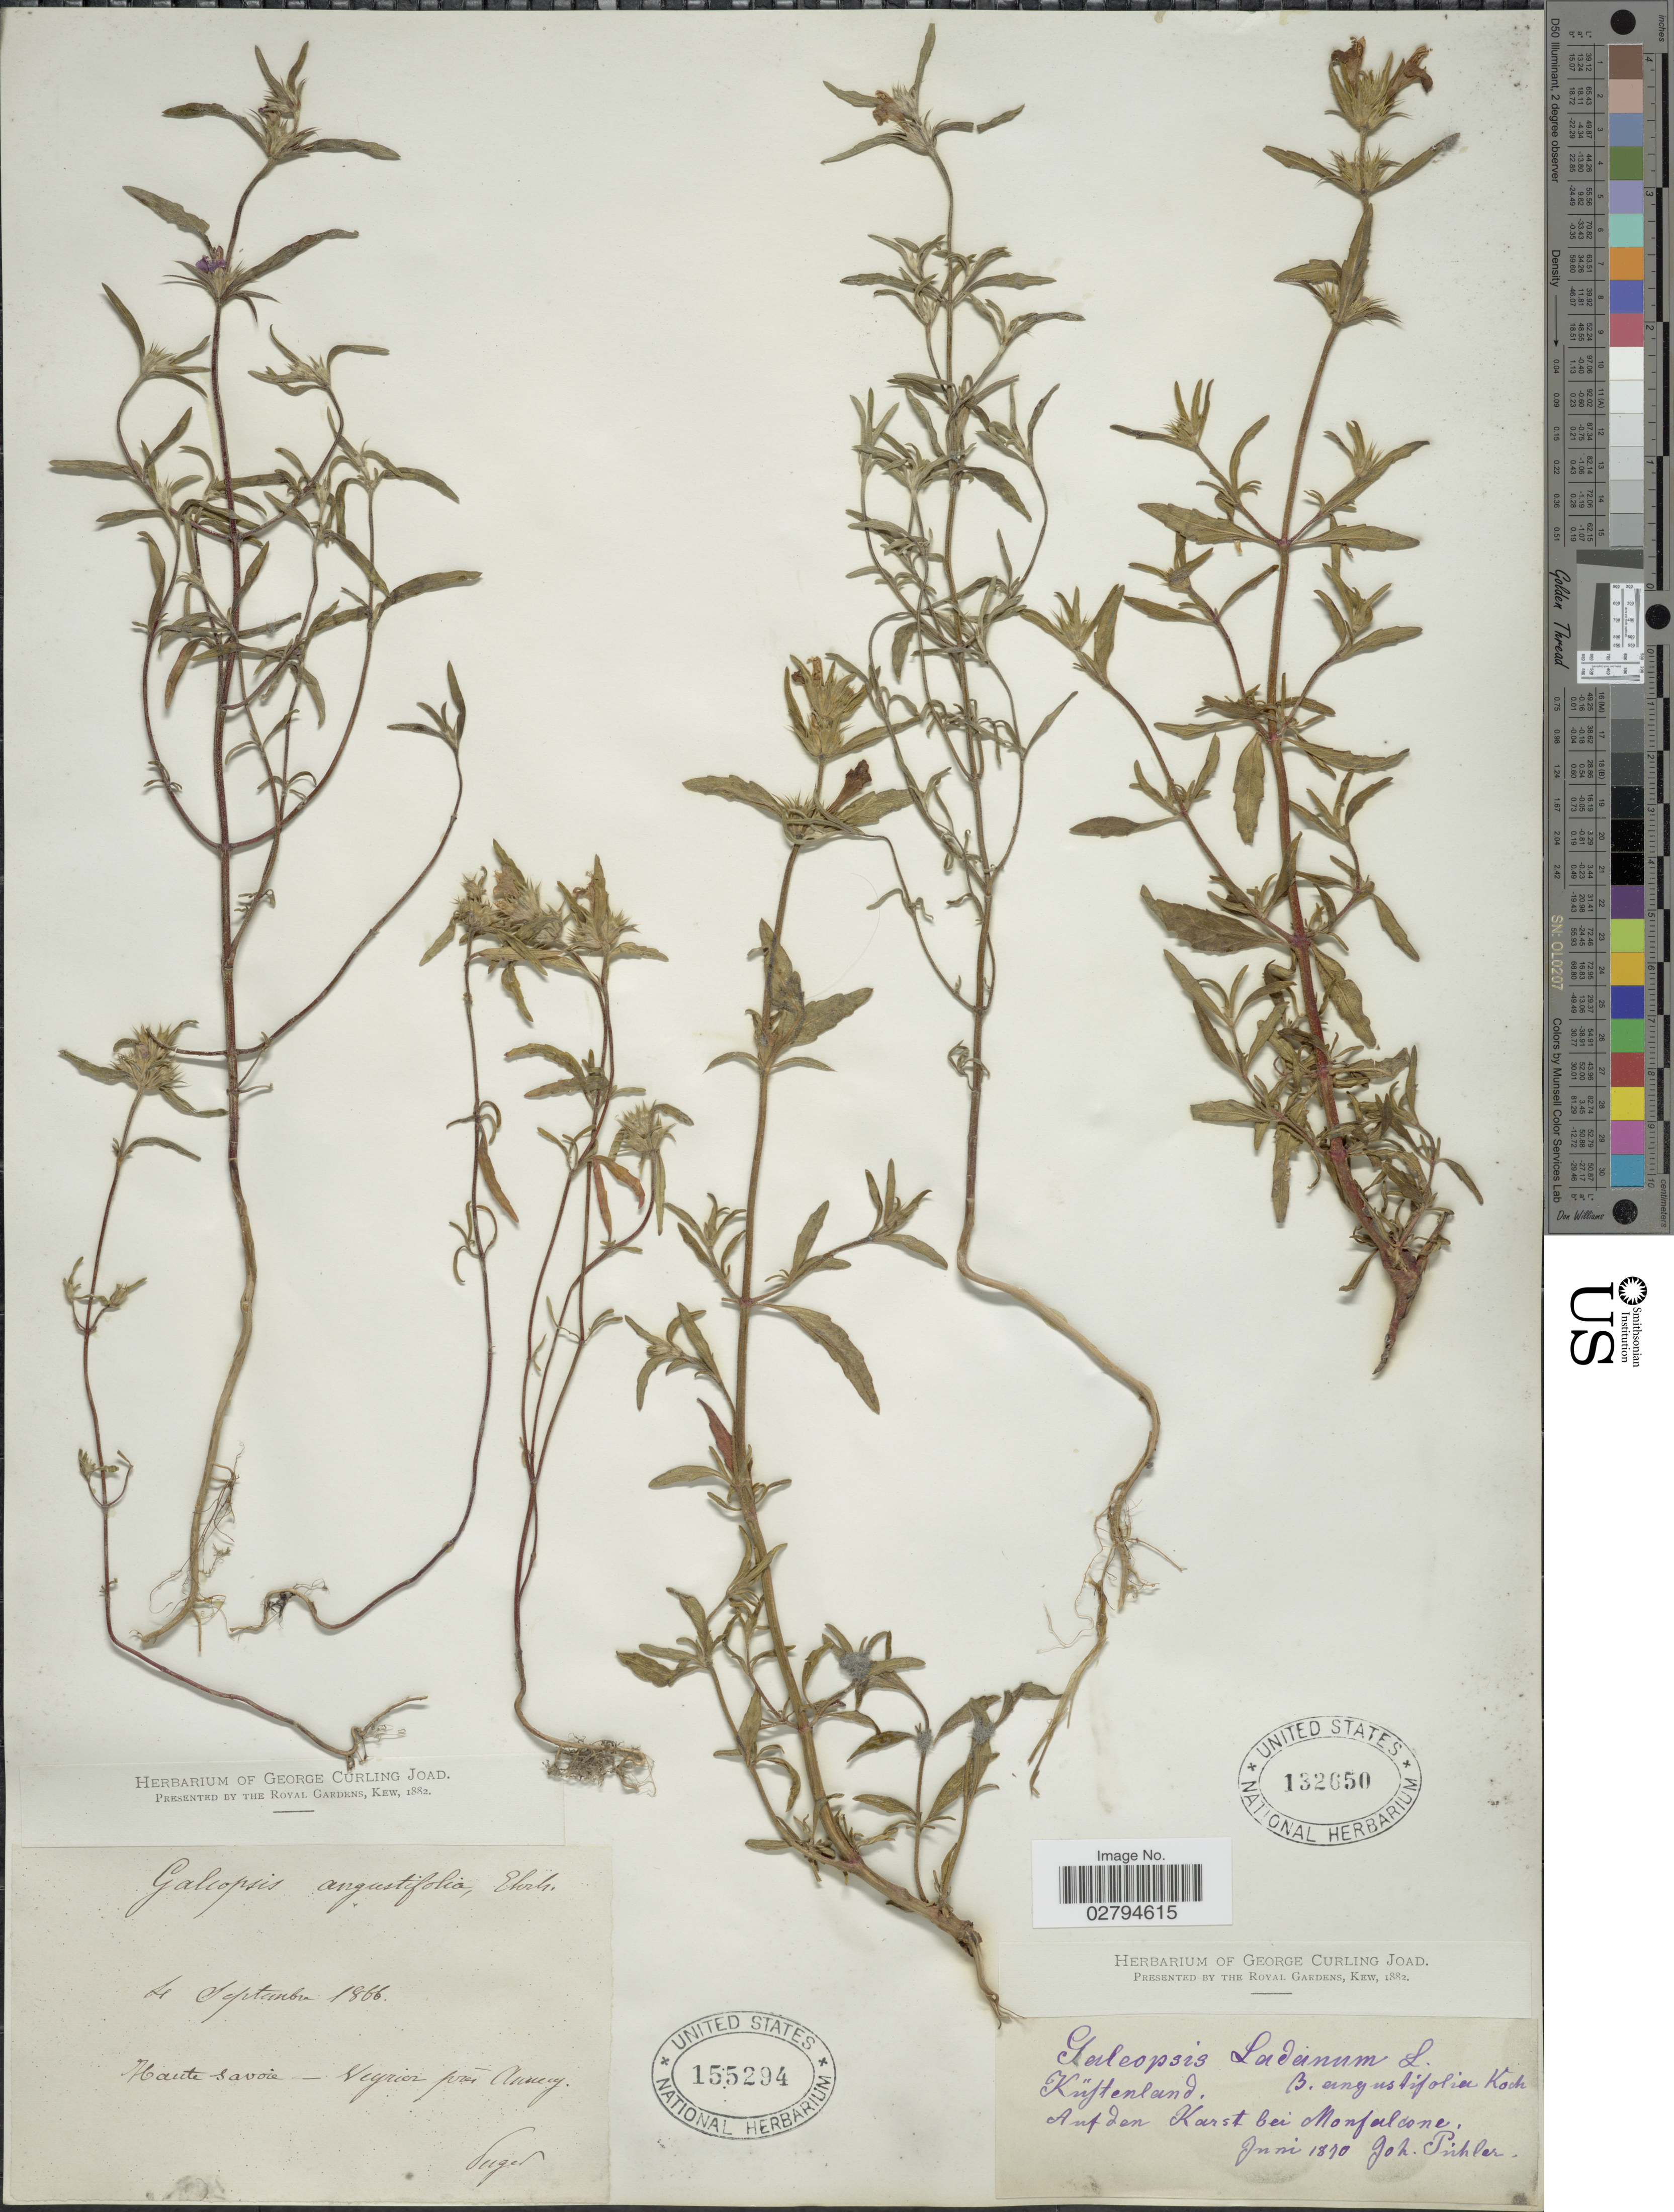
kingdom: Plantae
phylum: Tracheophyta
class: Magnoliopsida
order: Lamiales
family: Lamiaceae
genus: Galeopsis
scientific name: Galeopsis ladanum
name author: L.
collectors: -. Suget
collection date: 1866-09-04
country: France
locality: Haute Savoie- Veyrier prés Annecy.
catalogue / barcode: US 155294